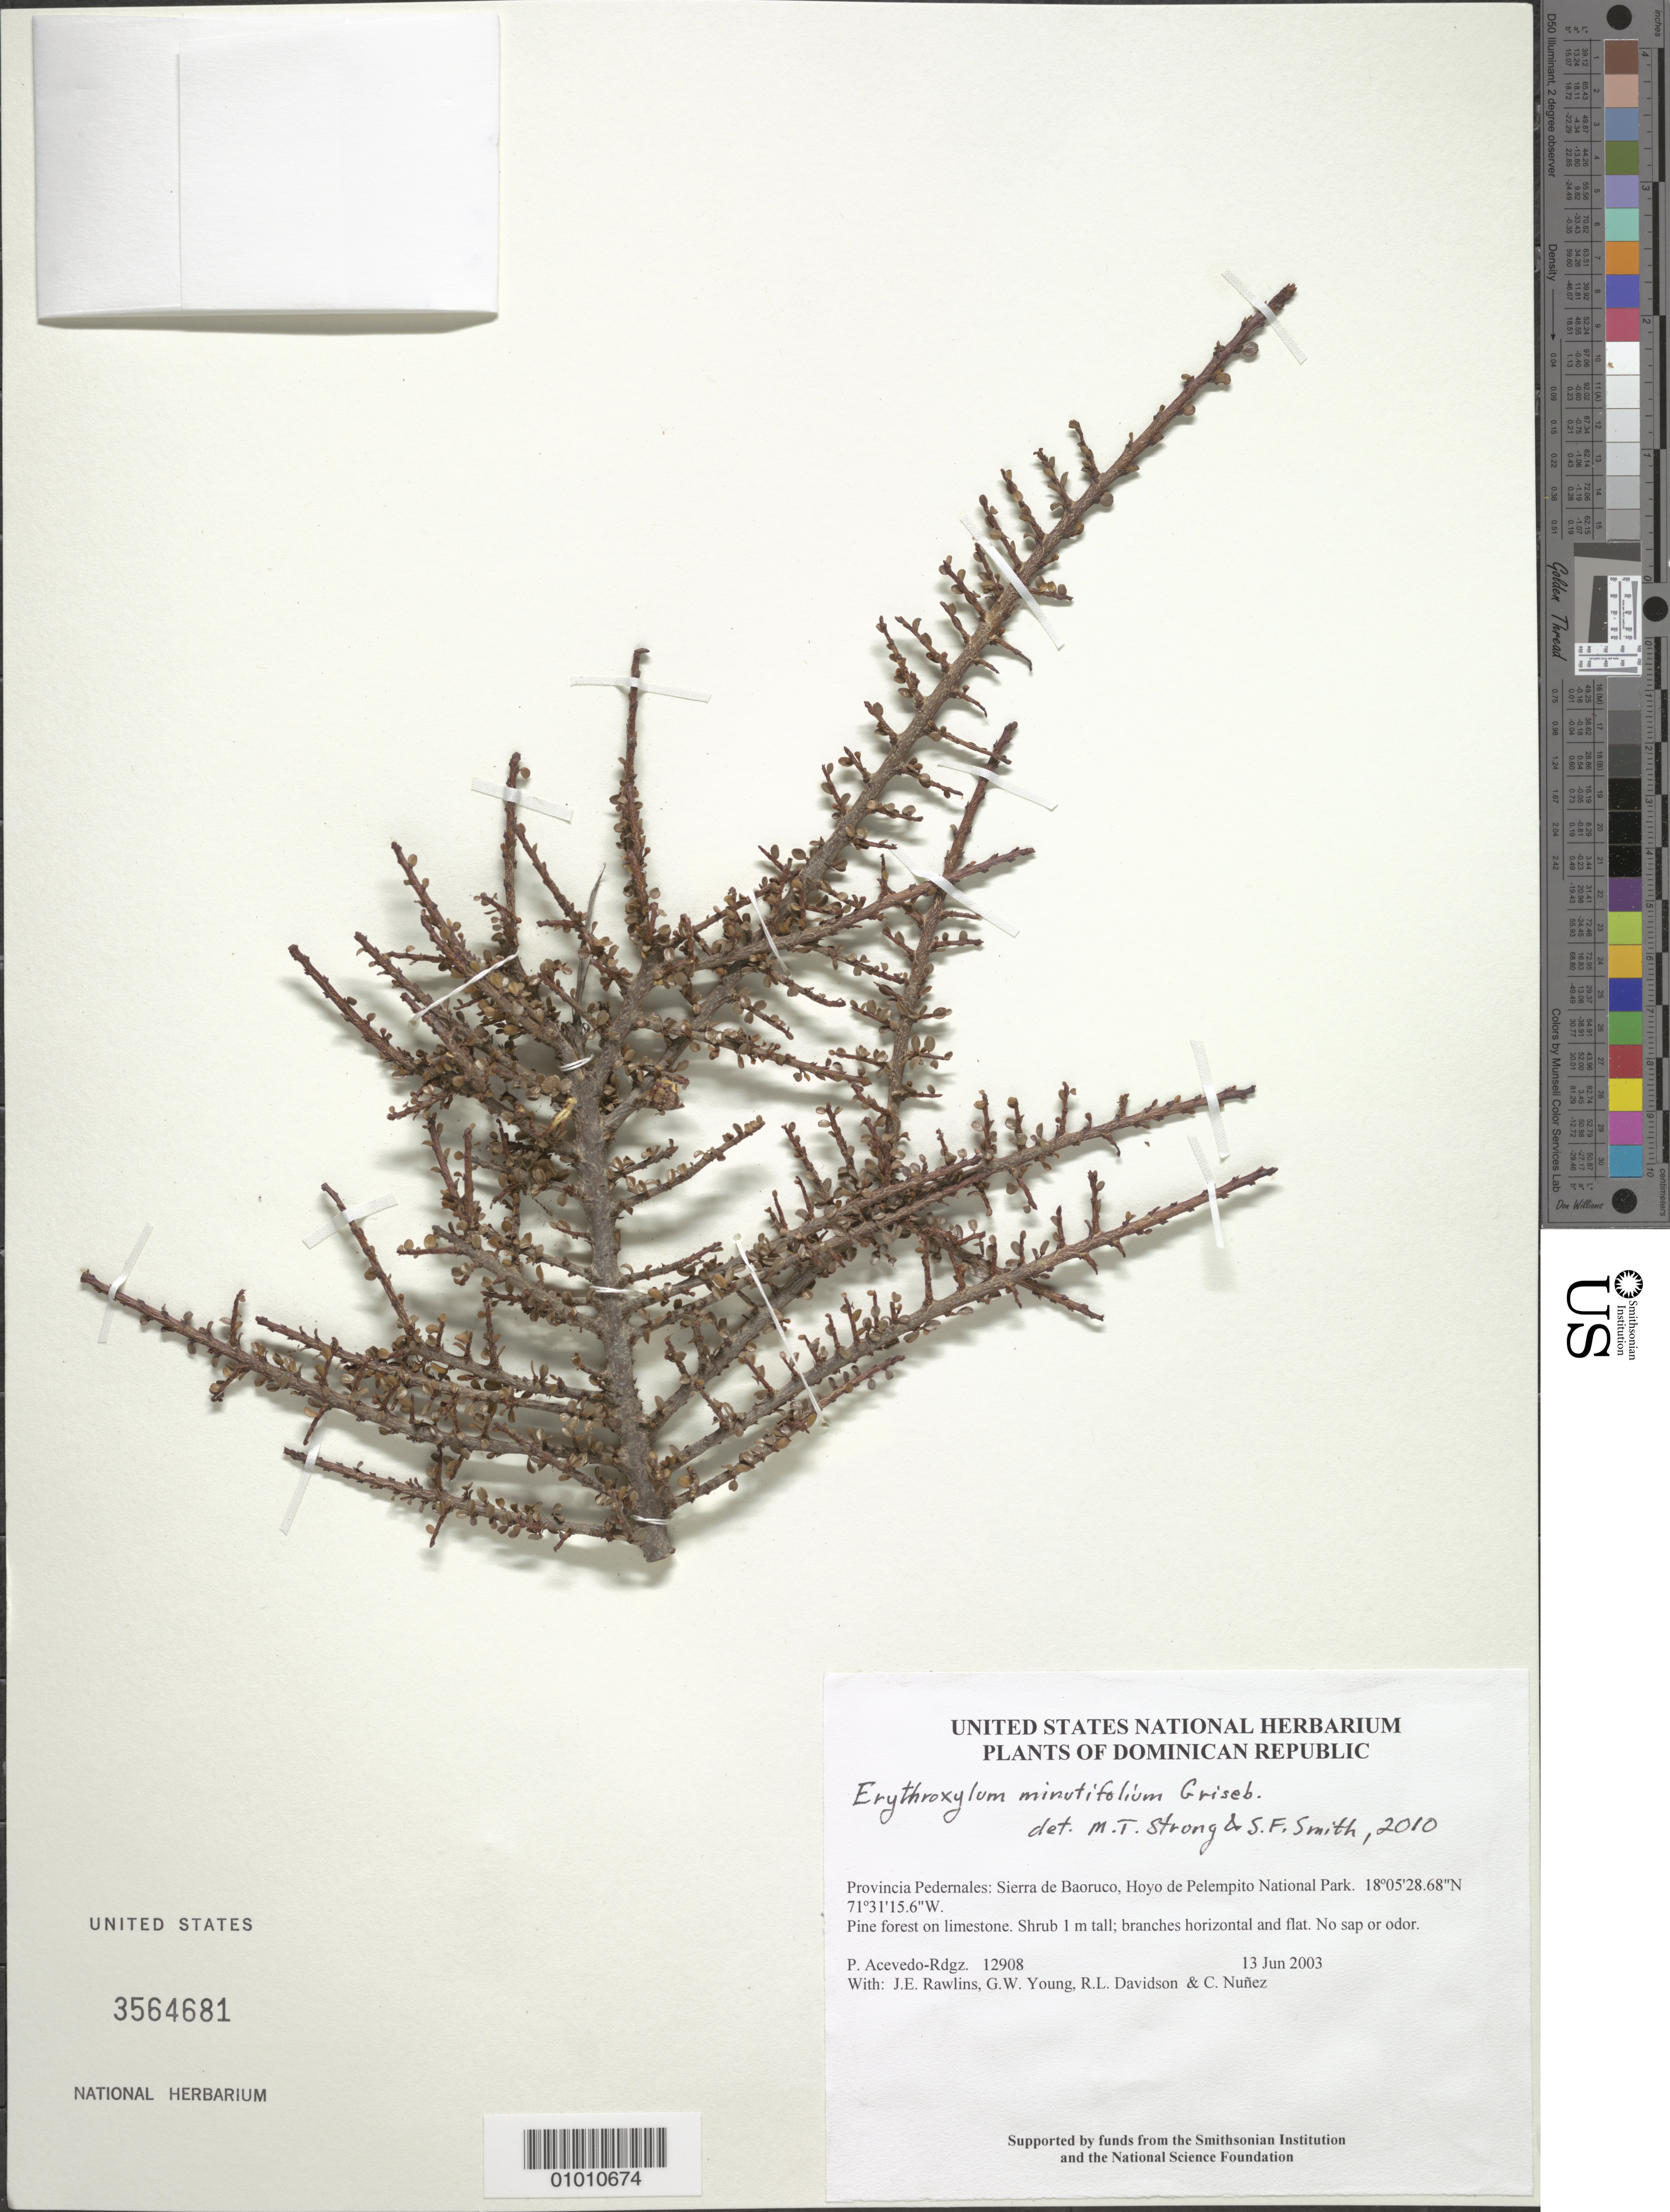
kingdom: Plantae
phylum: Tracheophyta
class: Magnoliopsida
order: Malpighiales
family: Erythroxylaceae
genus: Erythroxylum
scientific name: Erythroxylum minutifolium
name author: Griseb.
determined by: Strong, M. T.; Smith, S. F.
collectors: P. Acevedo-Rodr., J. Rawlins, G. Young, R. Davidson & C. Nunez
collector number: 12908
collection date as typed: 13 Jun 2003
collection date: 2003-06-13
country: Dominican Republic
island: Hispaniola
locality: Provincia Pedernales: Sierra de Baoruco, Hoyo de Pelempito National Park.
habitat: Pine forest on limestone.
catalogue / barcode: US 3564681